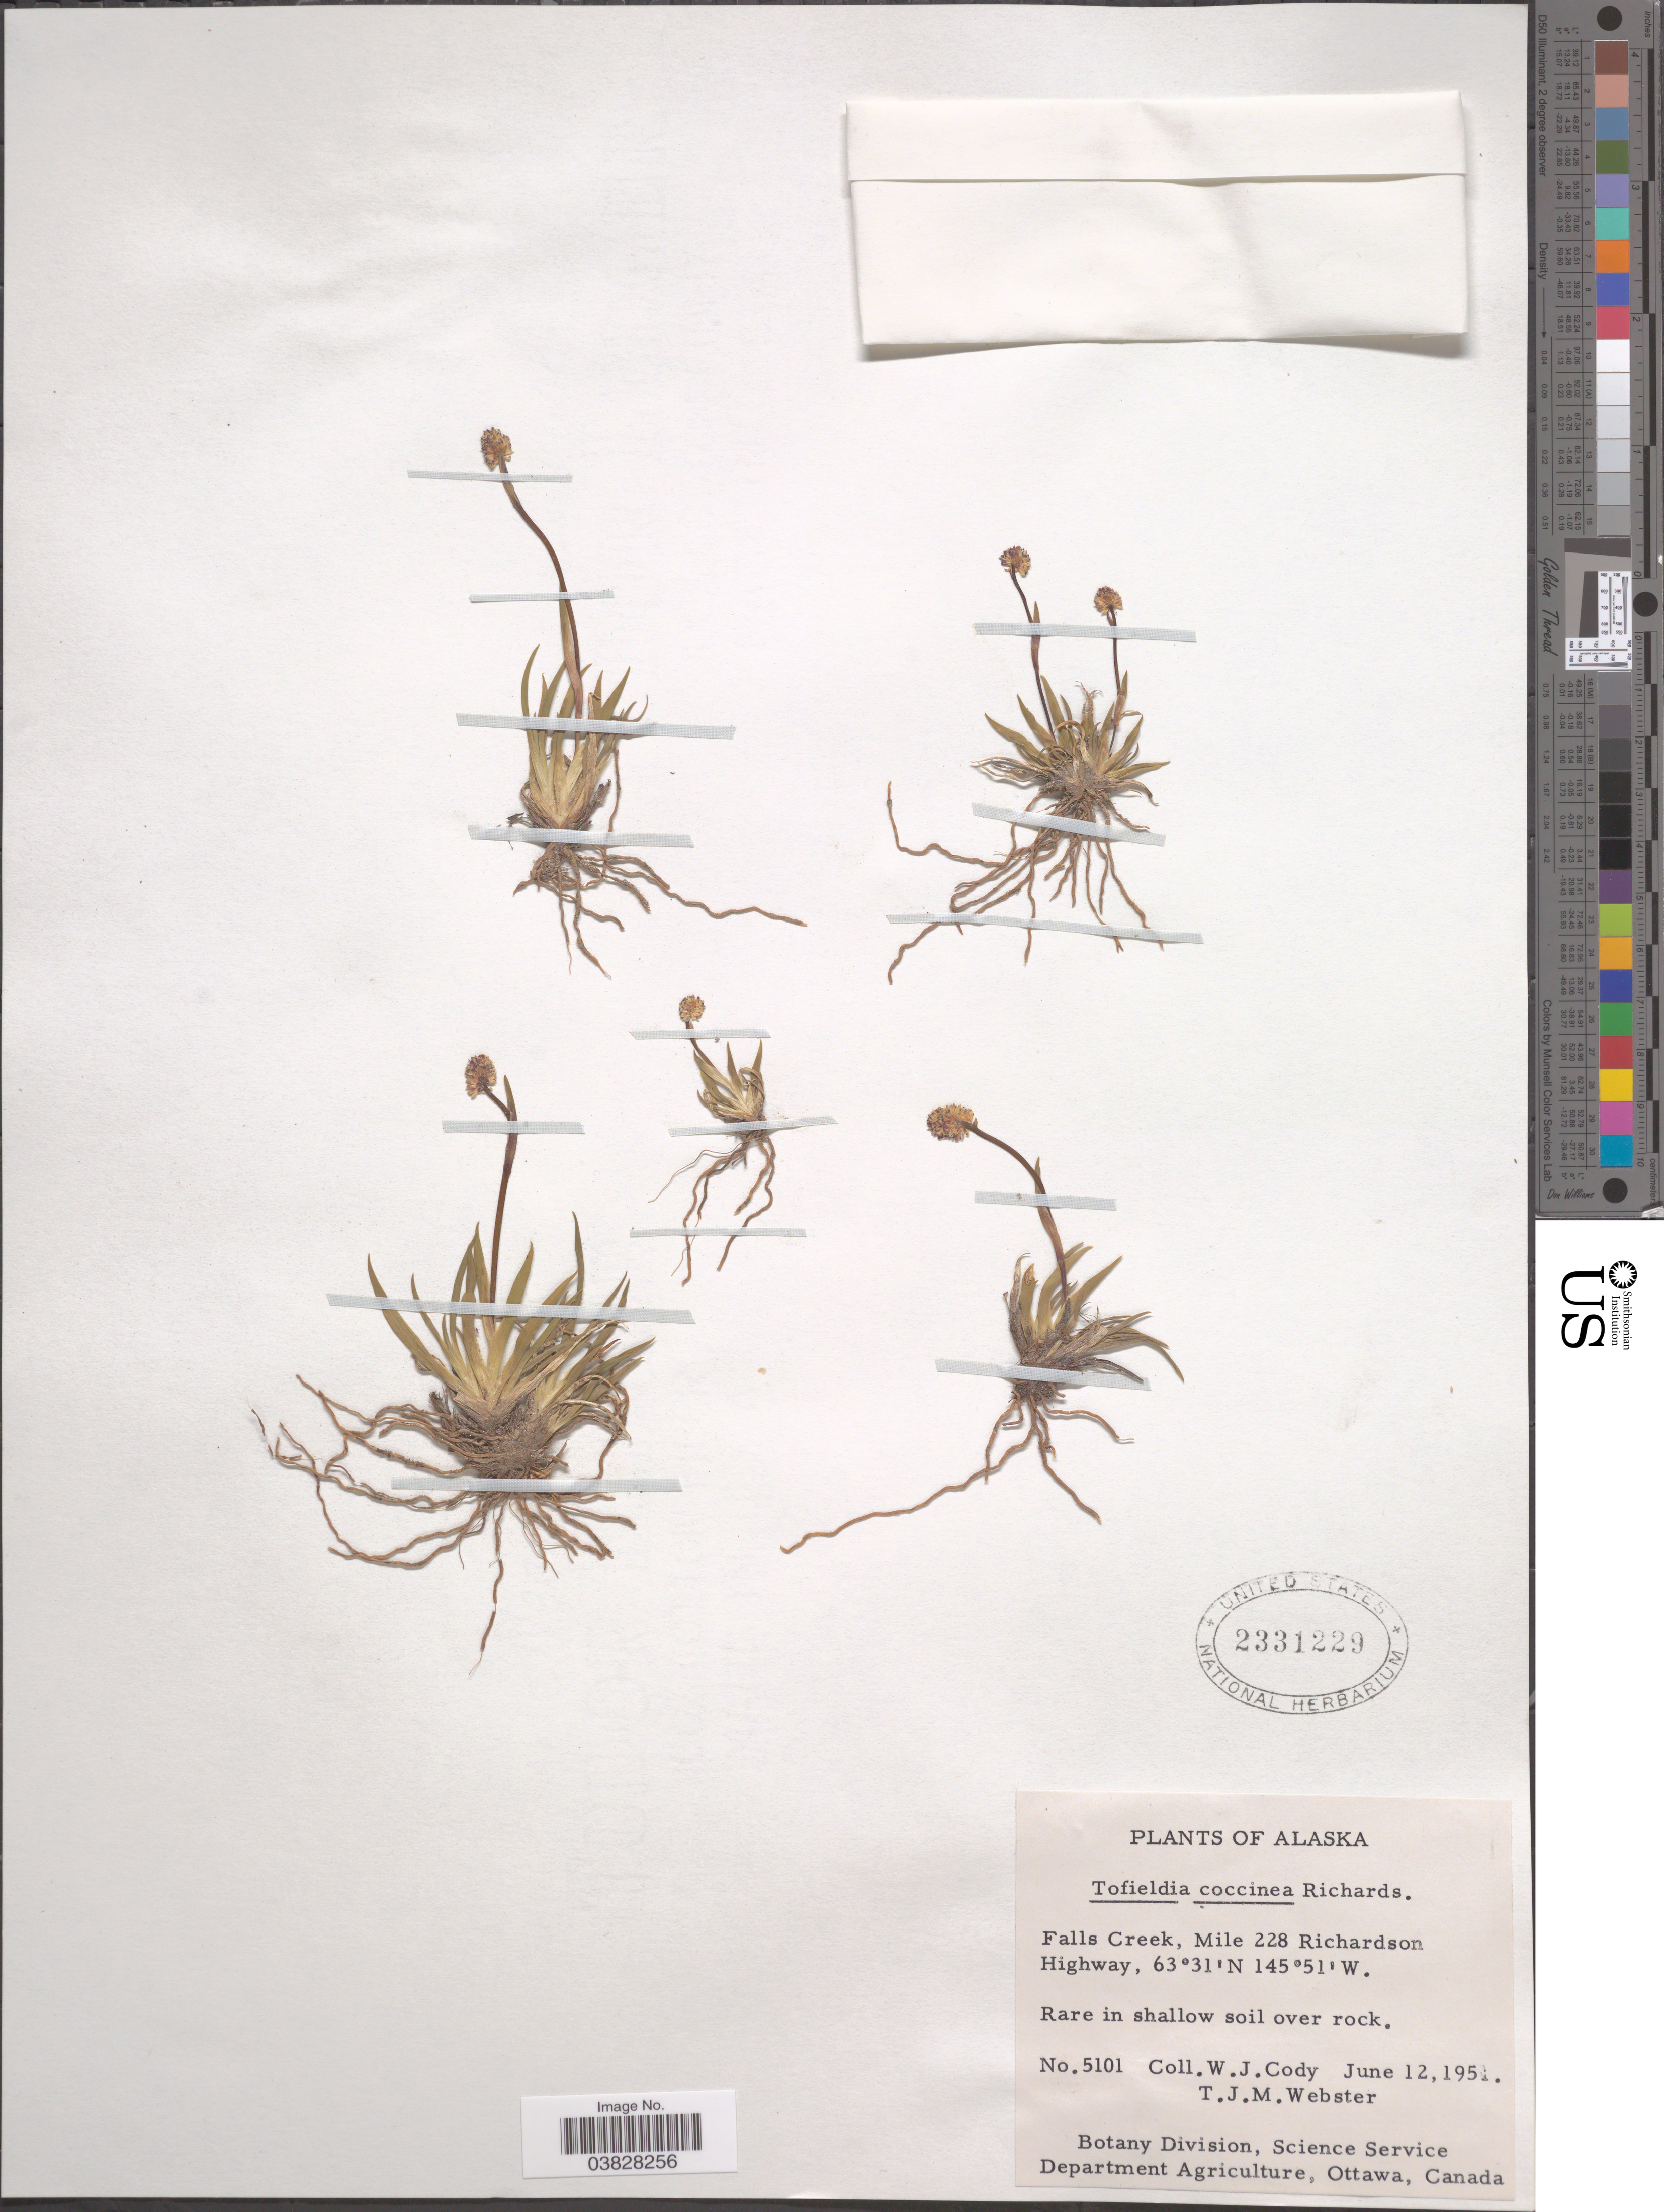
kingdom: Plantae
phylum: Tracheophyta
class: Liliopsida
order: Alismatales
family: Tofieldiaceae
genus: Tofieldia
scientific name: Tofieldia coccinea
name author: Richardson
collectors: W. Cody & T. J. Webster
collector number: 5101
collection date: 1951-06-12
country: United States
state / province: Alaska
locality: Falls Creek, Mile 228 Richardson Highway.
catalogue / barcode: US 2331229